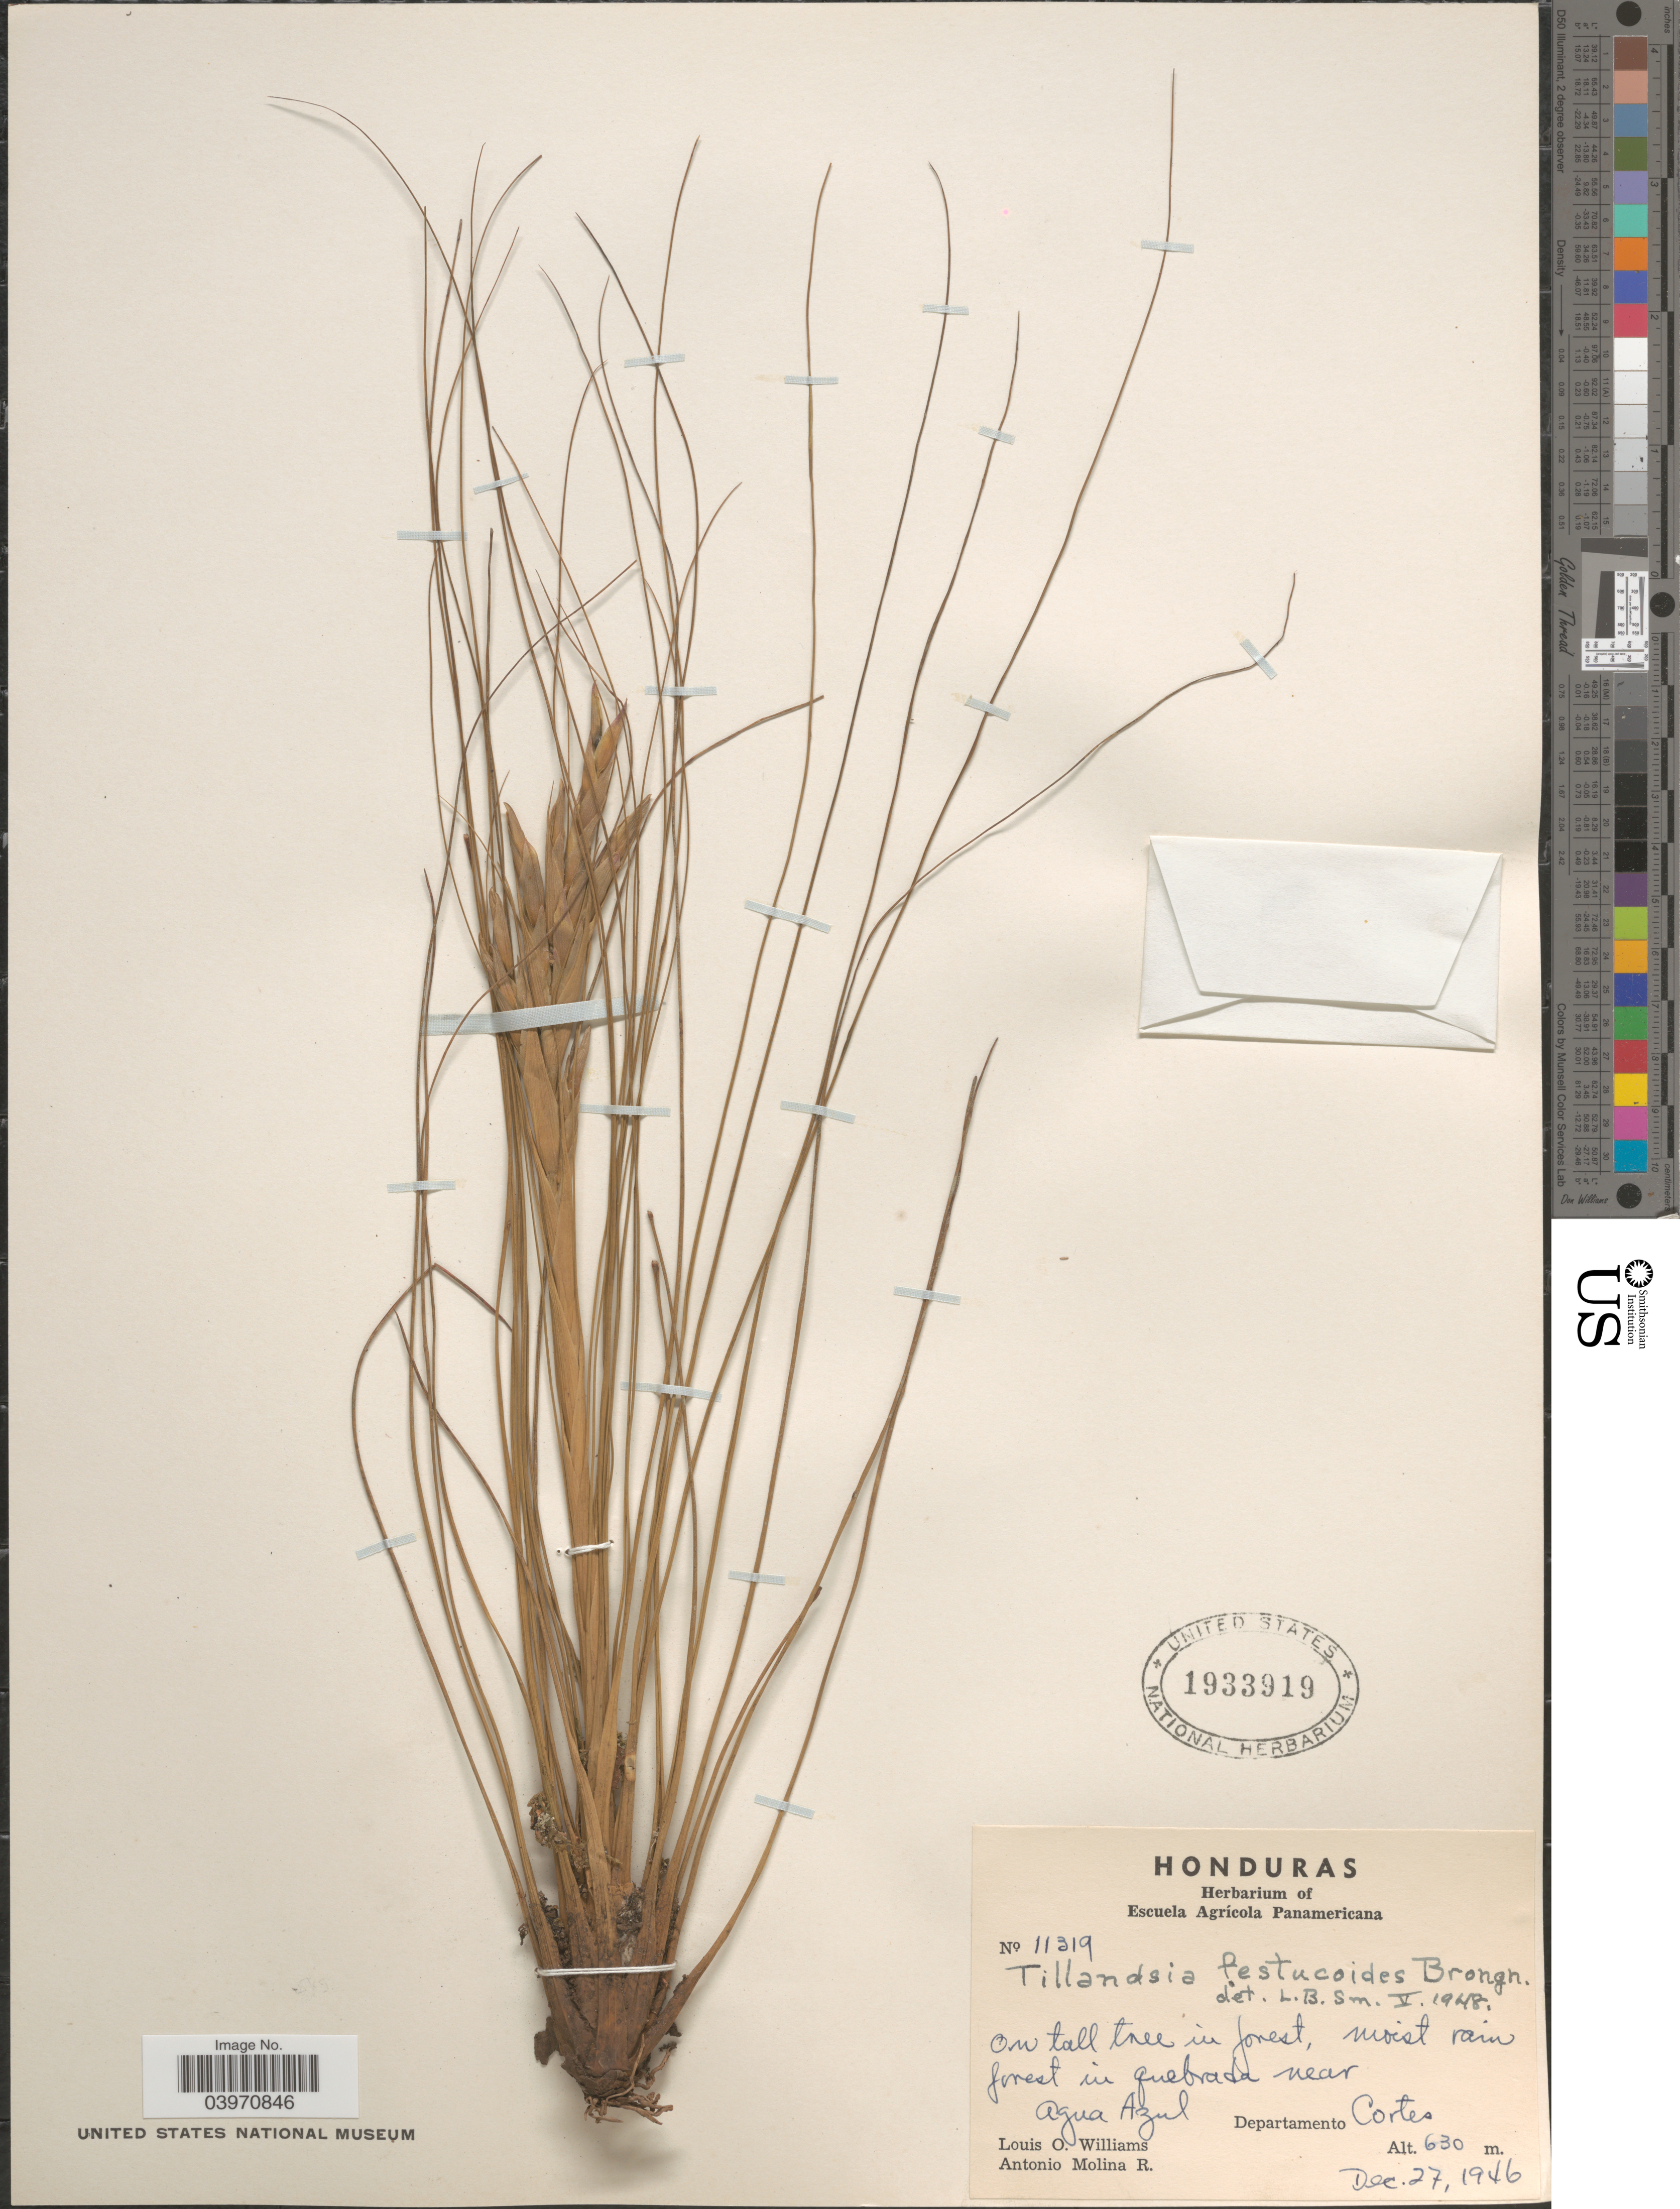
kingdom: Plantae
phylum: Tracheophyta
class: Liliopsida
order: Poales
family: Bromeliaceae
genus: Tillandsia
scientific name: Tillandsia festucoides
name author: Brongn. ex Mez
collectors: L. O. Williams & A. Molina R.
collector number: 11319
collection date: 1946-12-27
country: Honduras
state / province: Cortes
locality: In quebrada near Agua Azul, Departamento Cortes.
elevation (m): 630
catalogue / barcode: US 1933919